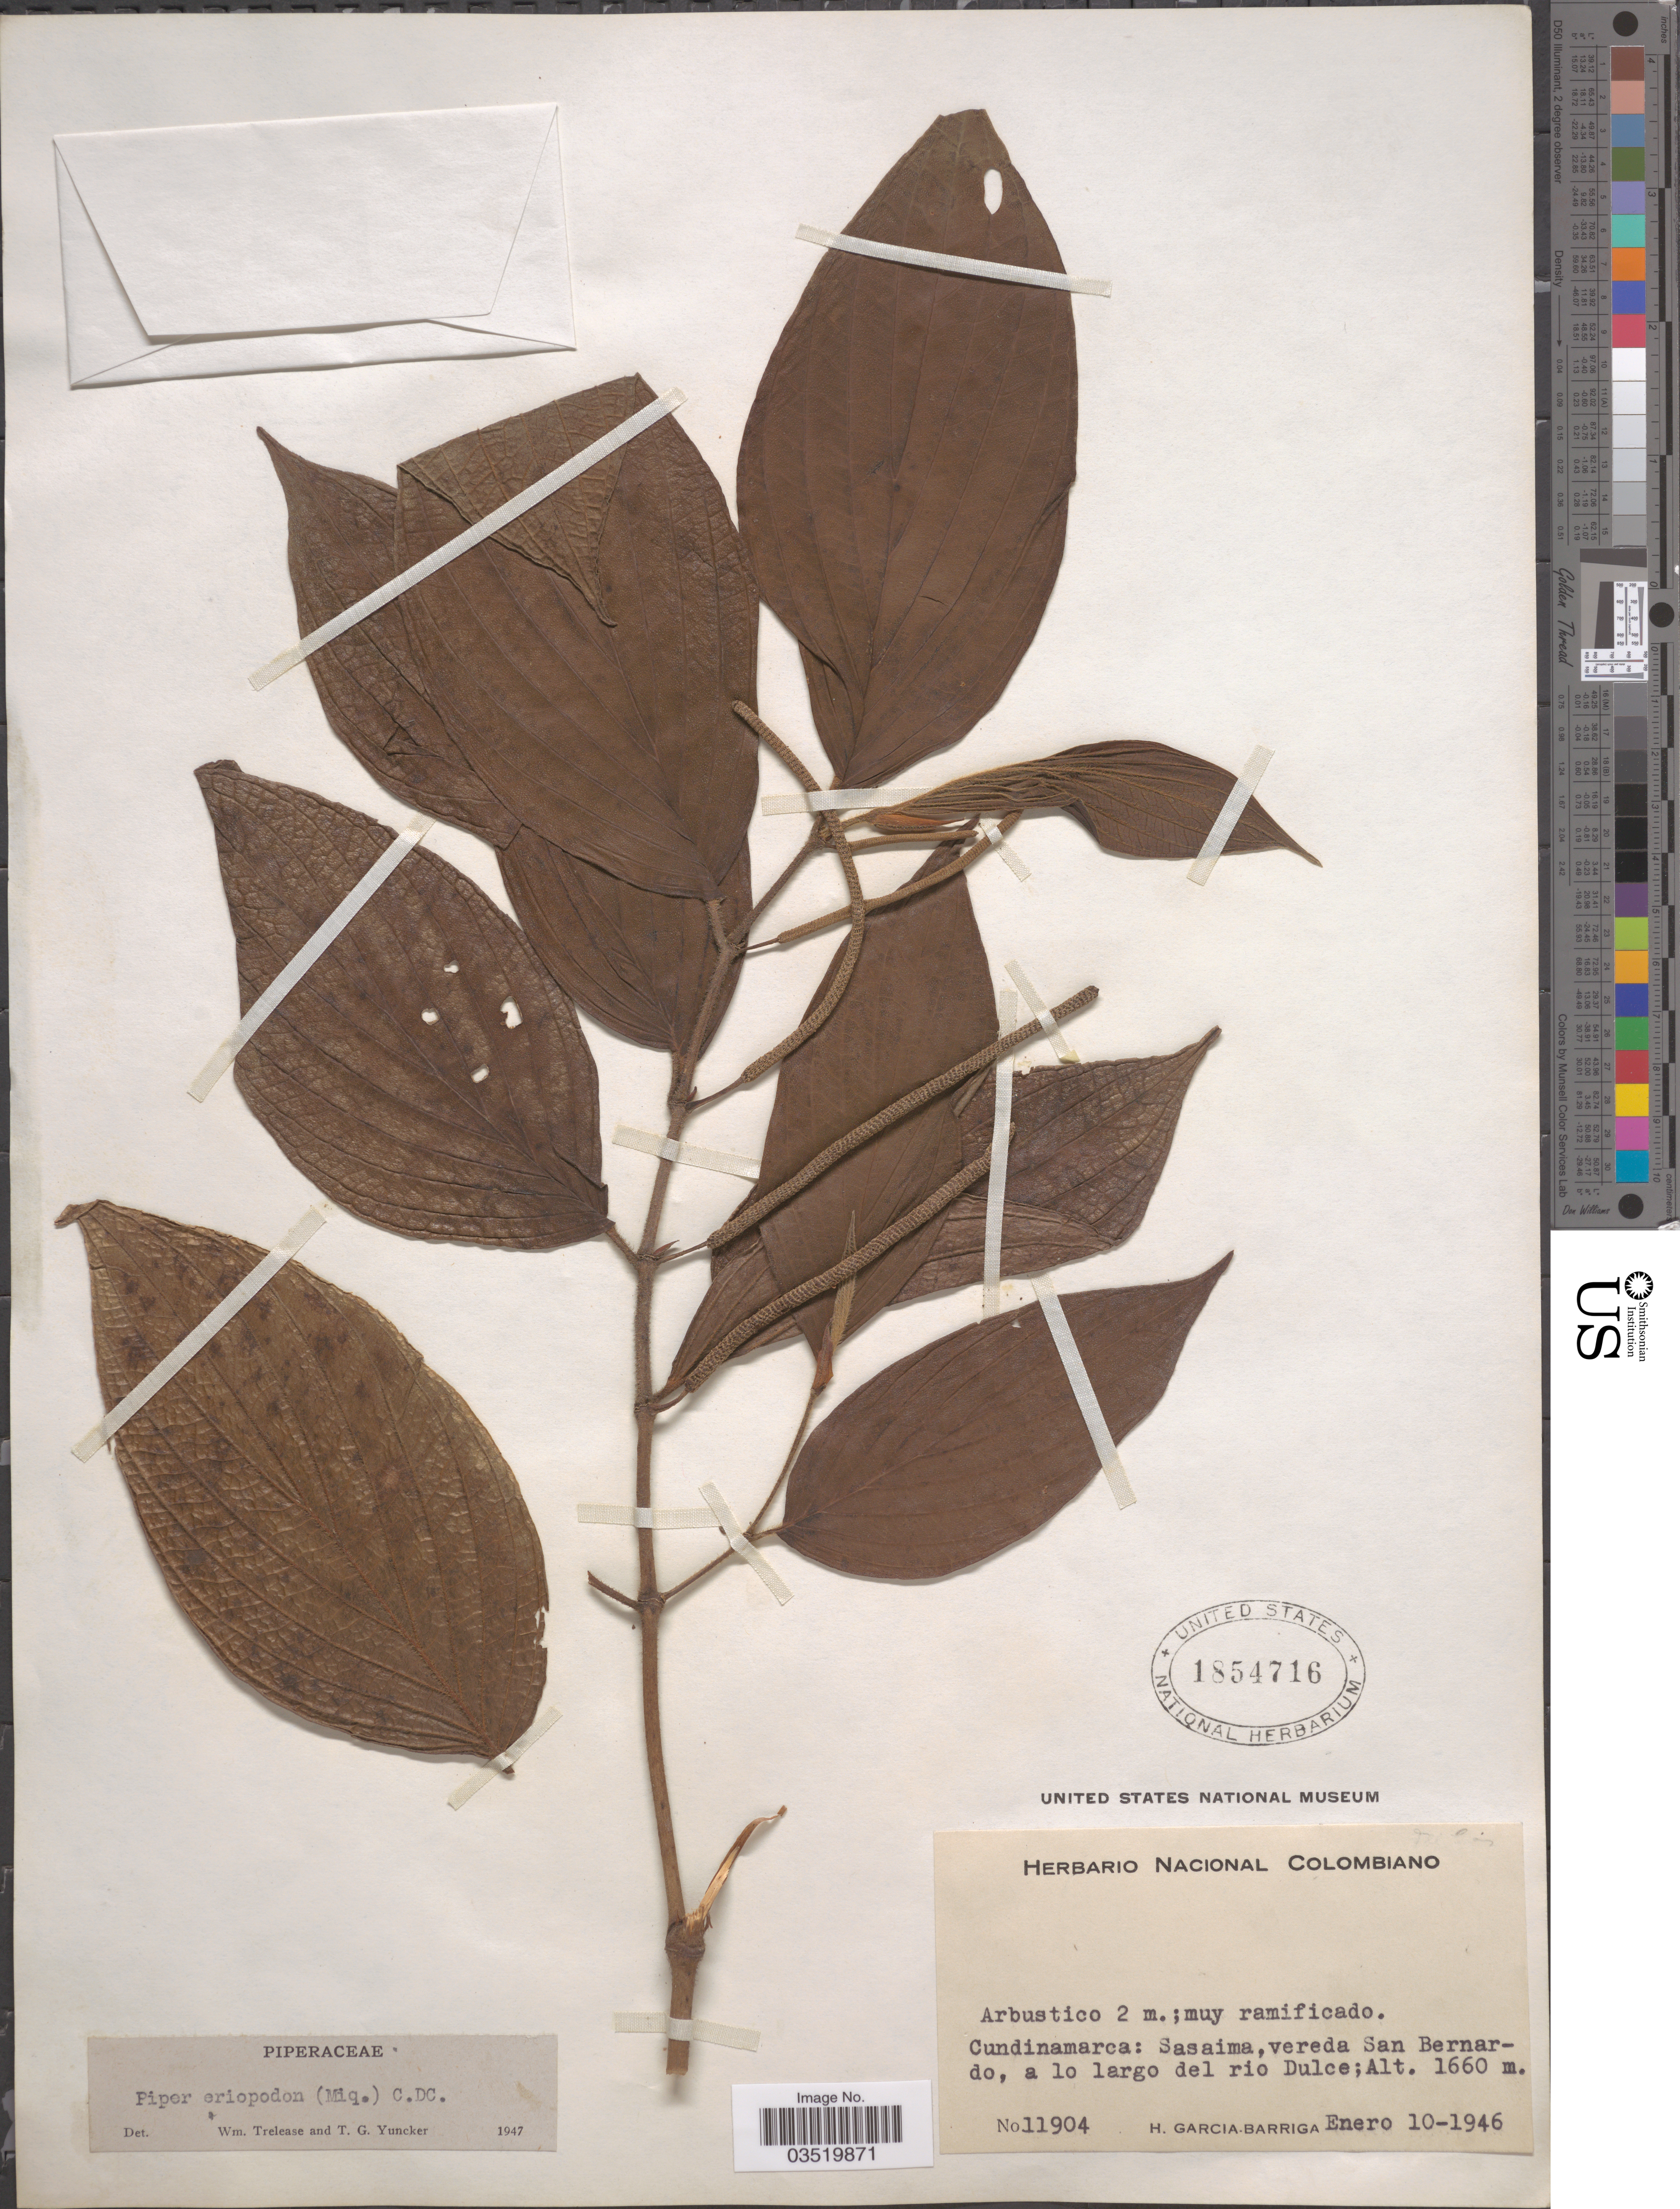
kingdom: Plantae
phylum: Tracheophyta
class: Magnoliopsida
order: Piperales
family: Piperaceae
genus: Piper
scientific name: Piper eriopodon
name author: C. DC.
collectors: H. García Barriga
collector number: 11904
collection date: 1946-01-10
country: Colombia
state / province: Cundinamarca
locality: Sasaima, vereda San Bernardo, a lo largo del rio Dulce.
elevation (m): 1660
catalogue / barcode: US 1854716